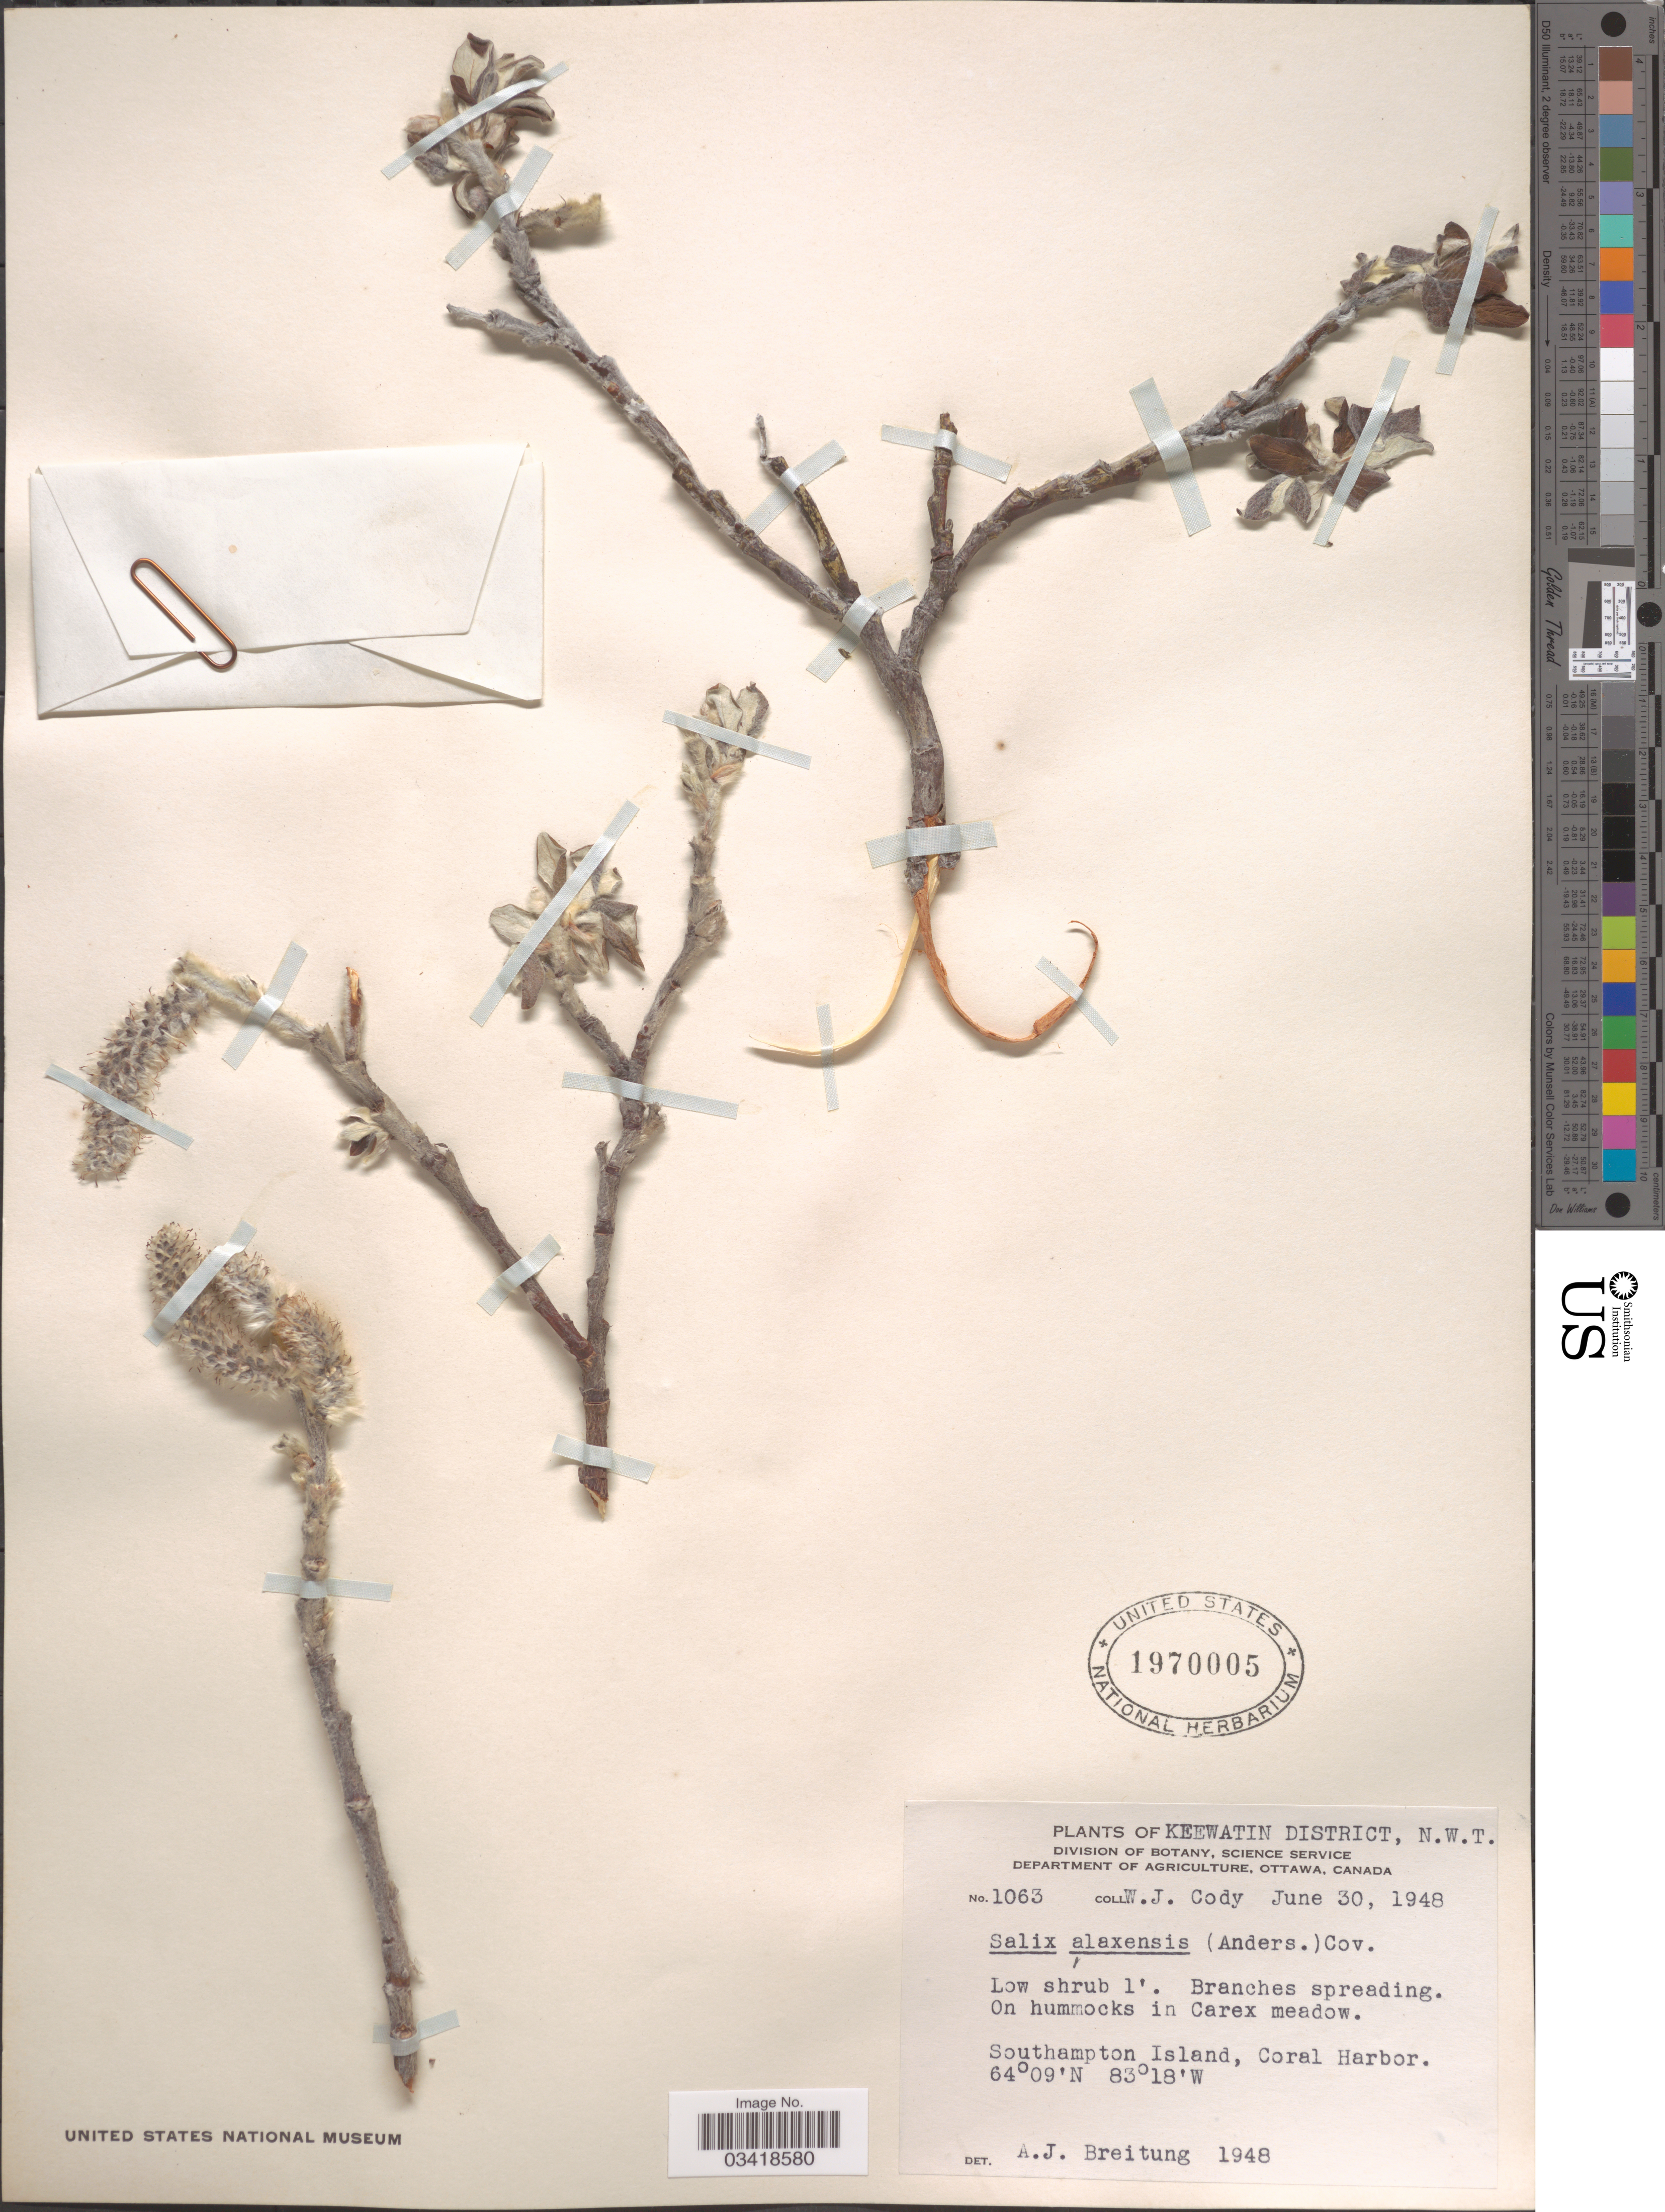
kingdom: Plantae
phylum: Tracheophyta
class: Magnoliopsida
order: Malpighiales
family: Salicaceae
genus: Salix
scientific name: Salix alaxensis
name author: (Andersson) Coville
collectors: W. Cody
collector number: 1063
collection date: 1948-06-30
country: Canada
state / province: Northwest Territories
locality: Keewatin District, N.W.T. Southampton Island, Coral Harbor.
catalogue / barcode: US 1970005